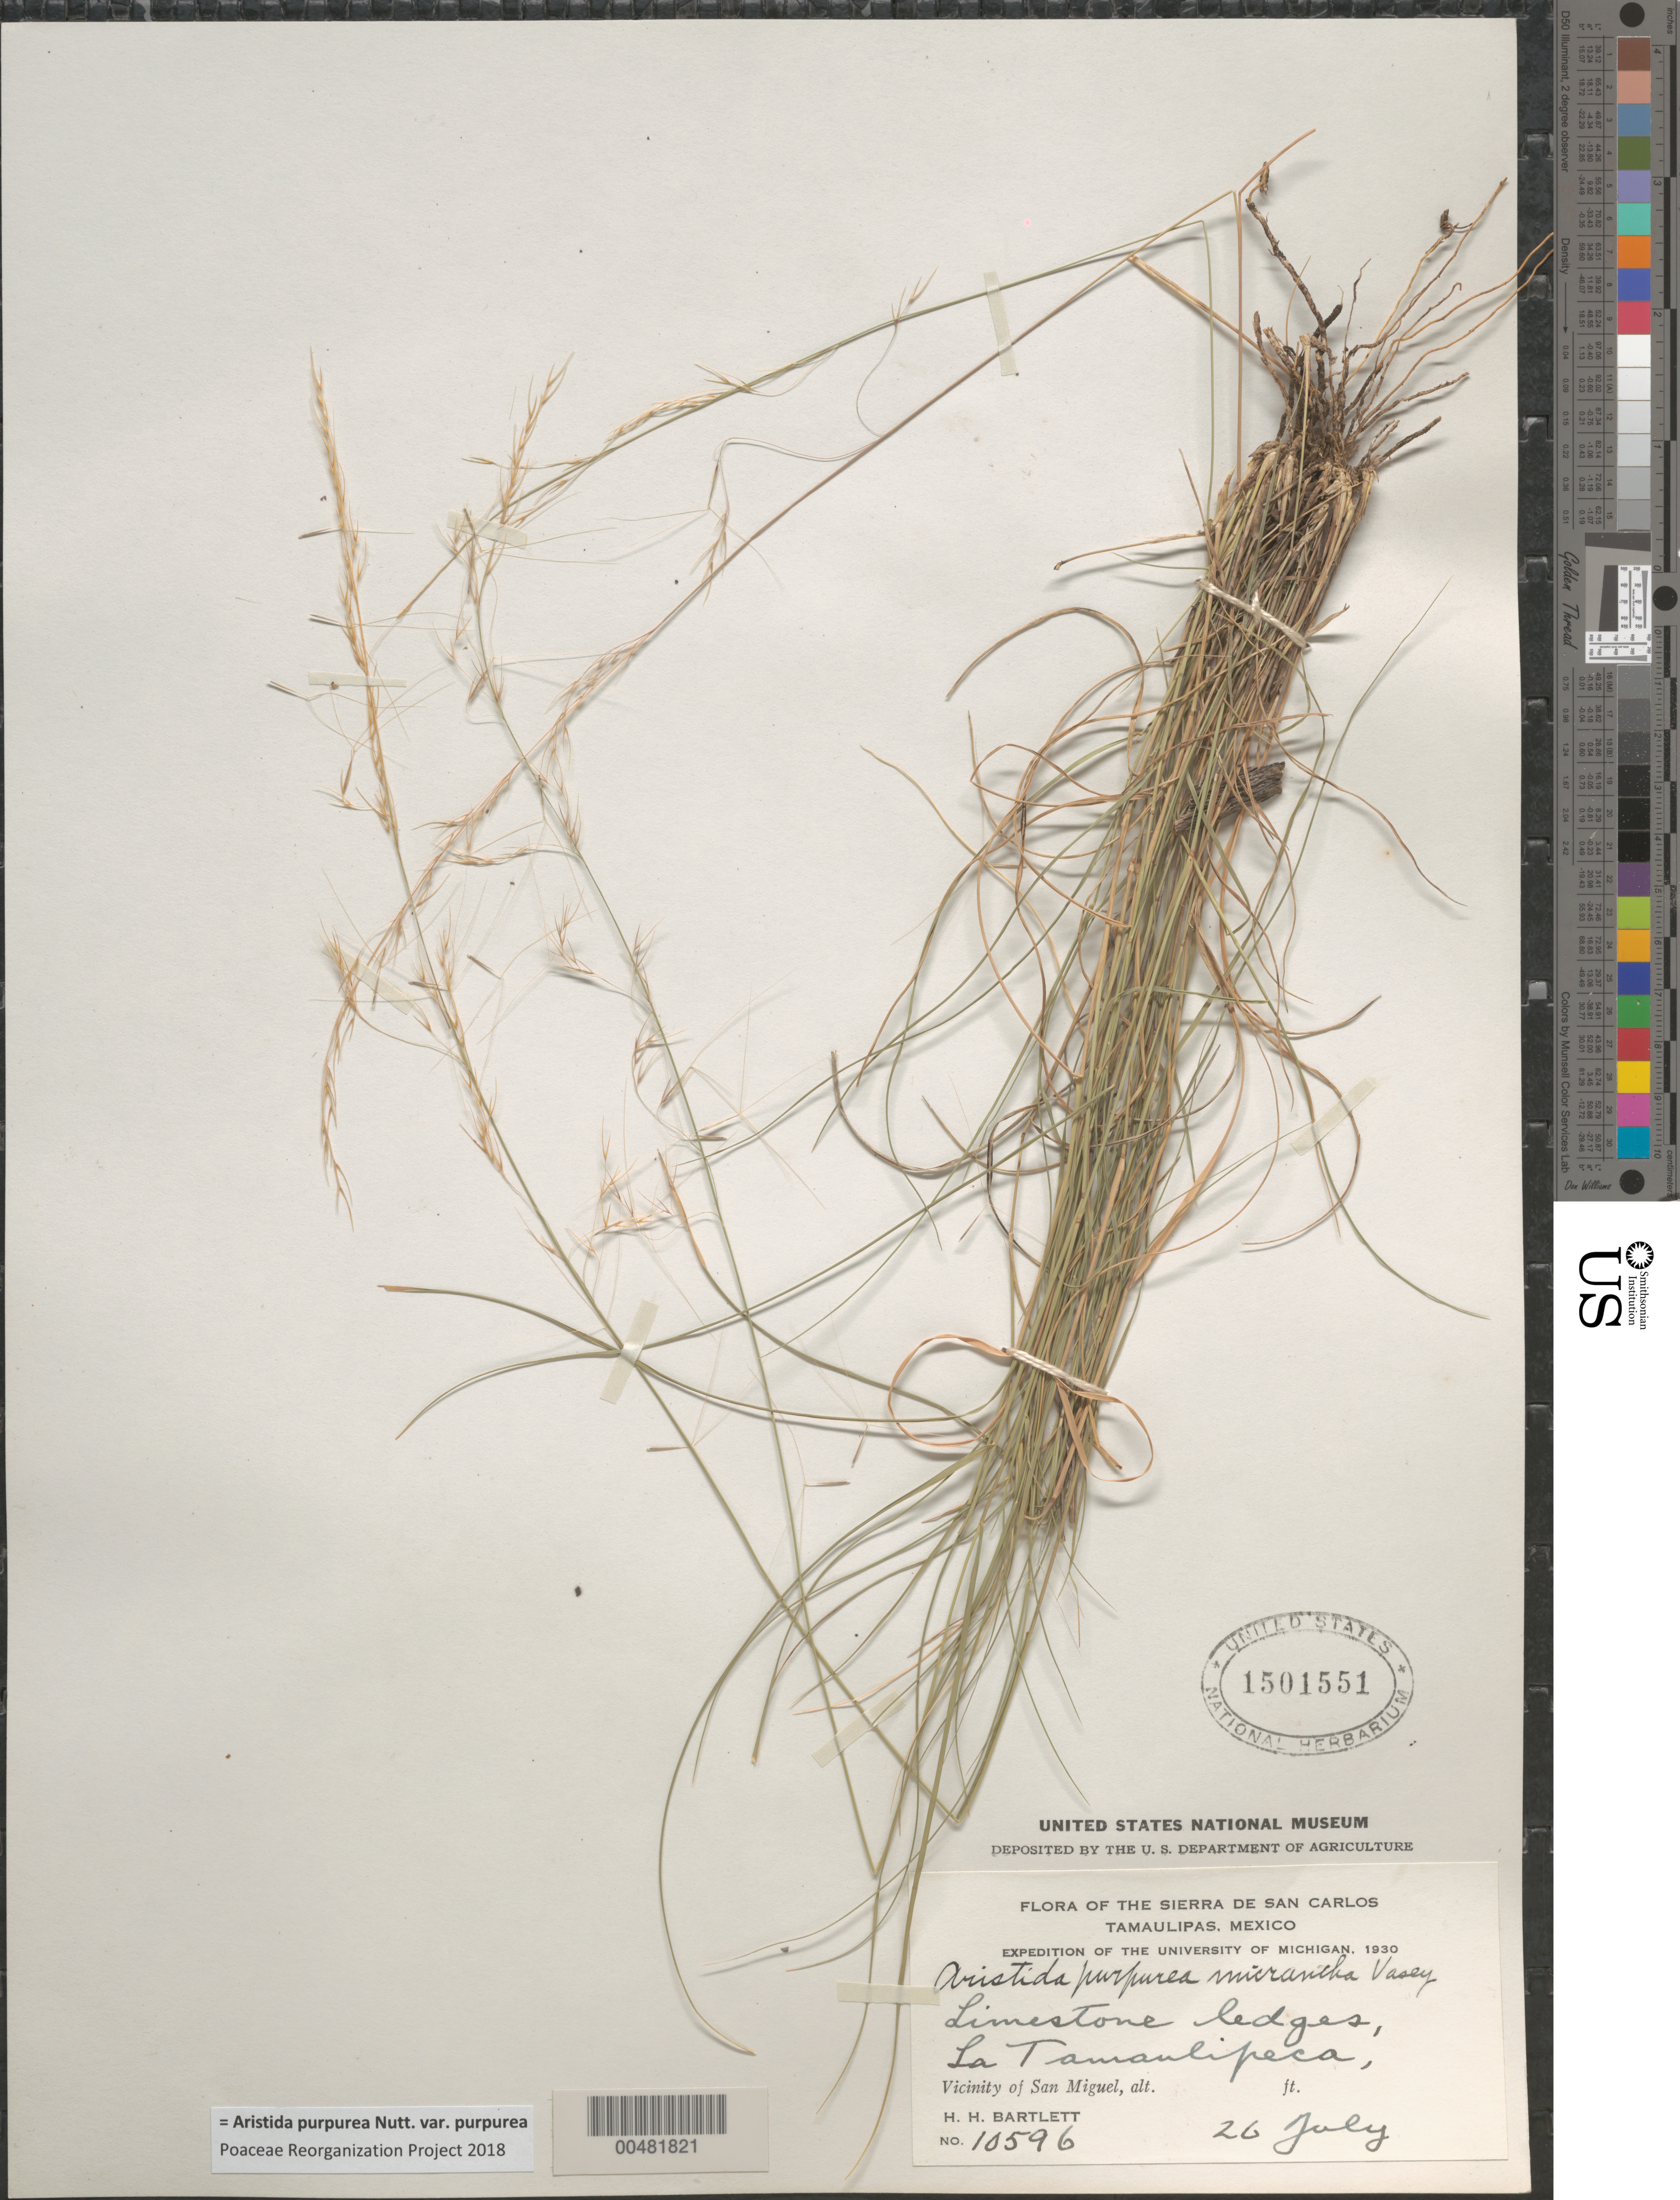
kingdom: Plantae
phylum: Tracheophyta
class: Liliopsida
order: Poales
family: Poaceae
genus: Aristida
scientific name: Aristida purpurea var. purpurea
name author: Nutt.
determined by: Poaceae Reorganization Project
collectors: H. H. Bartlett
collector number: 10596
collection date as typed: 26 Jul 1930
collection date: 1930-07-26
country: Mexico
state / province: Tamaulipas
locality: La Tamaulipeca, vicinity of San Miguel, Sierra de San Carlos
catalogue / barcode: US 1501551